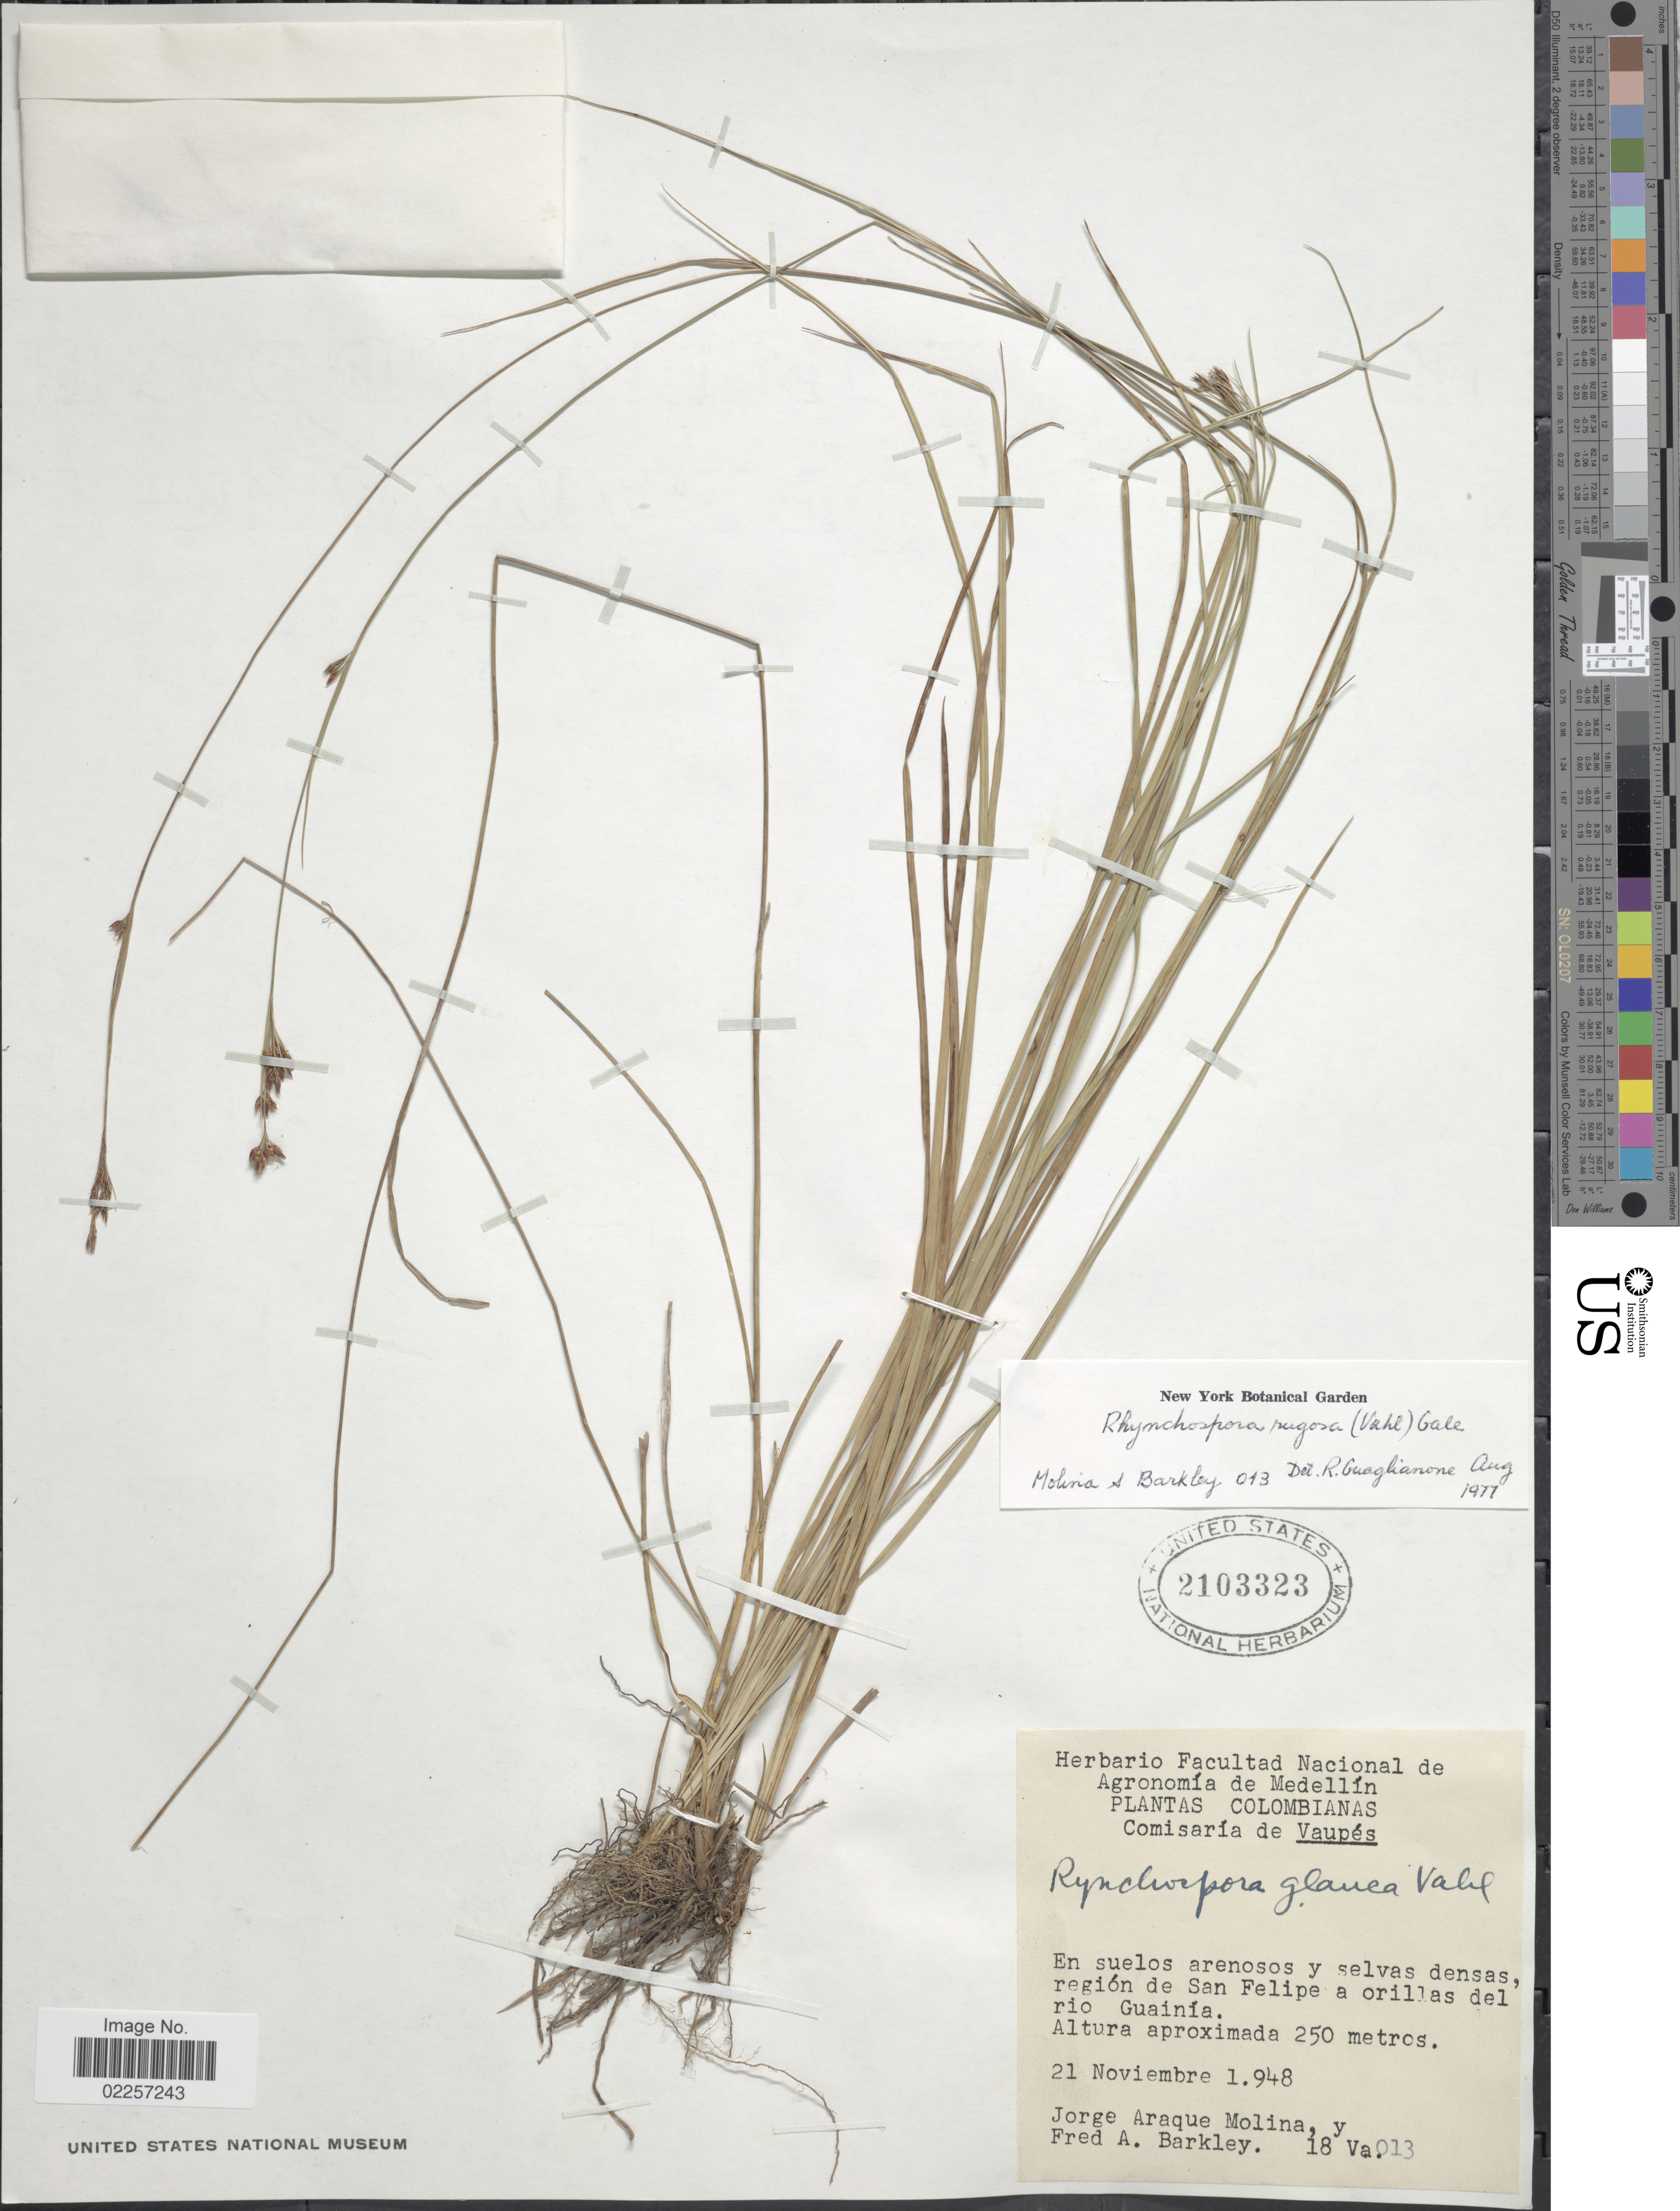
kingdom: Plantae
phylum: Tracheophyta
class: Liliopsida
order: Poales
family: Cyperaceae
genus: Rhynchospora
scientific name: Rhynchospora rugosa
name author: (Vahl) Gale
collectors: J. Araque Molina & F. A. Barkley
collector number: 18Va013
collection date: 1948-11-21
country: Colombia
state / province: Vaupés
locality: En suelos arenosos y selvas densas, region de San Felipe a orillas del rio Guania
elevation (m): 250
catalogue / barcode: US 2103323